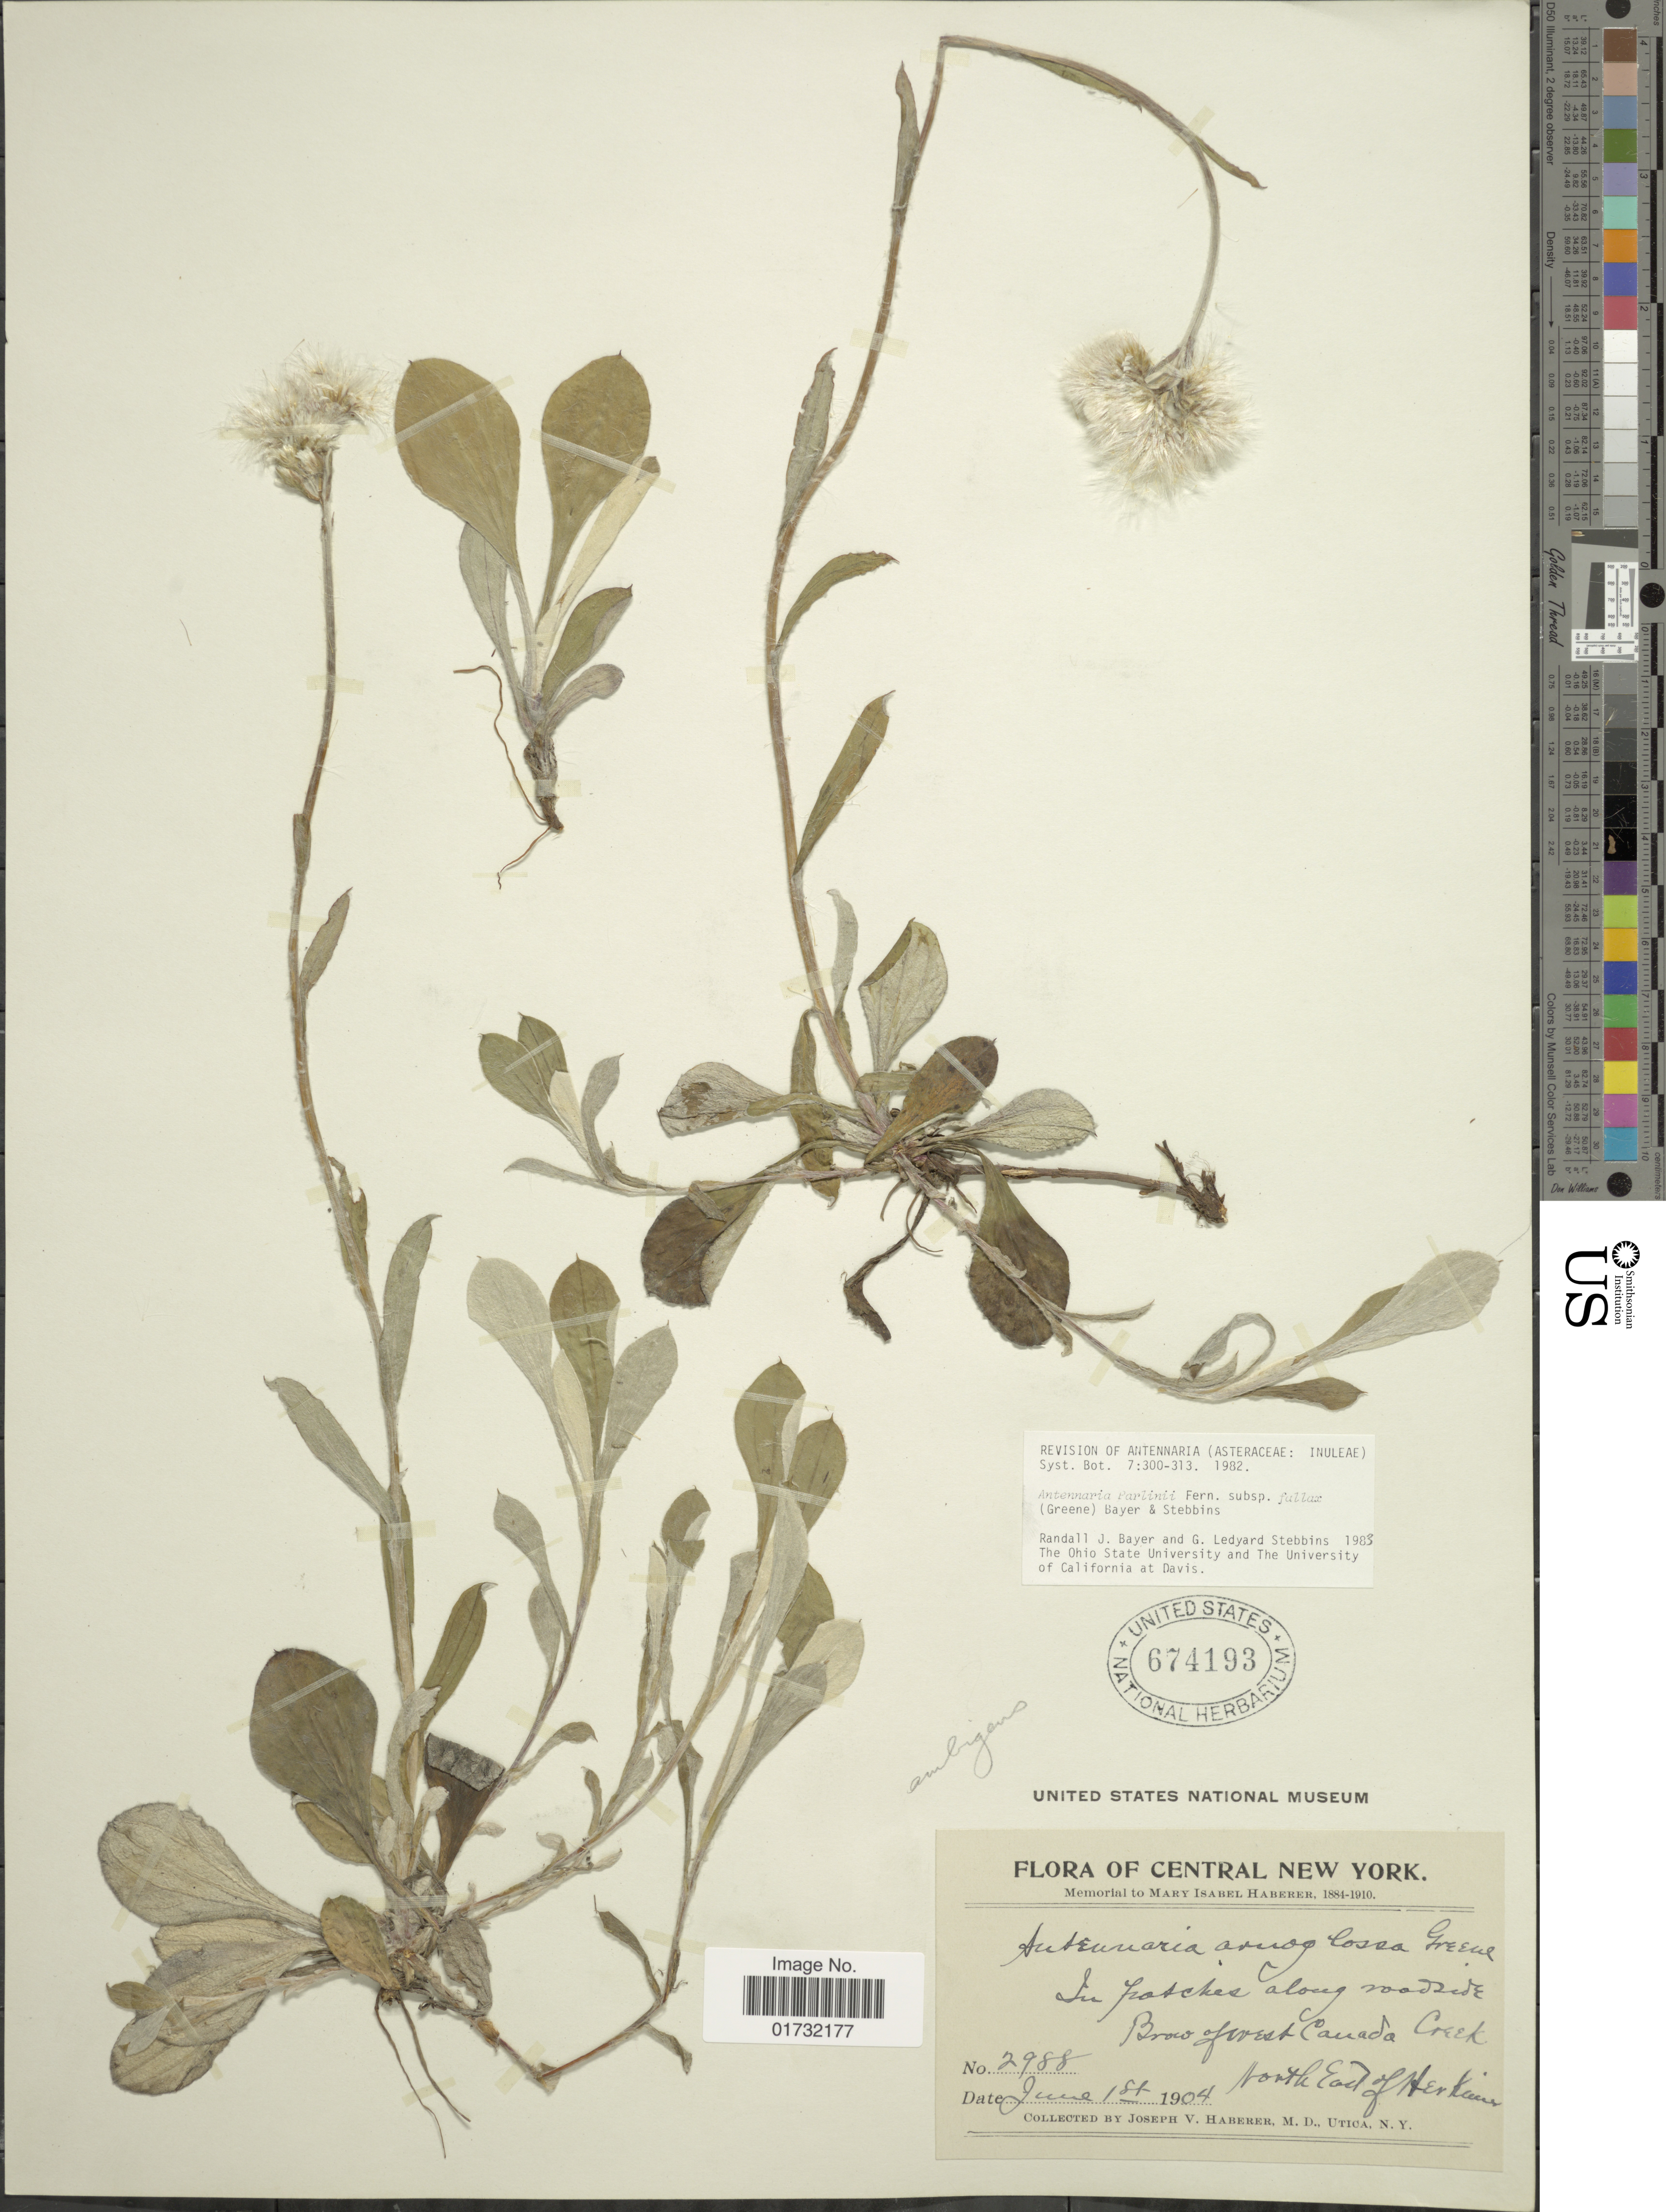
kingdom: Plantae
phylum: Tracheophyta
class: Magnoliopsida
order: Asterales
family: Asteraceae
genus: Antennaria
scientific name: Antennaria parlinii subsp. fallax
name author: (Greene) R.J. Bayer & Stebbins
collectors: J. V. Haberer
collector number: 2988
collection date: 1904-06-01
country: United States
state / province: New York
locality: Central New York. Brow of west Canada Creek. North East of Herkimer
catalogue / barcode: US 674193